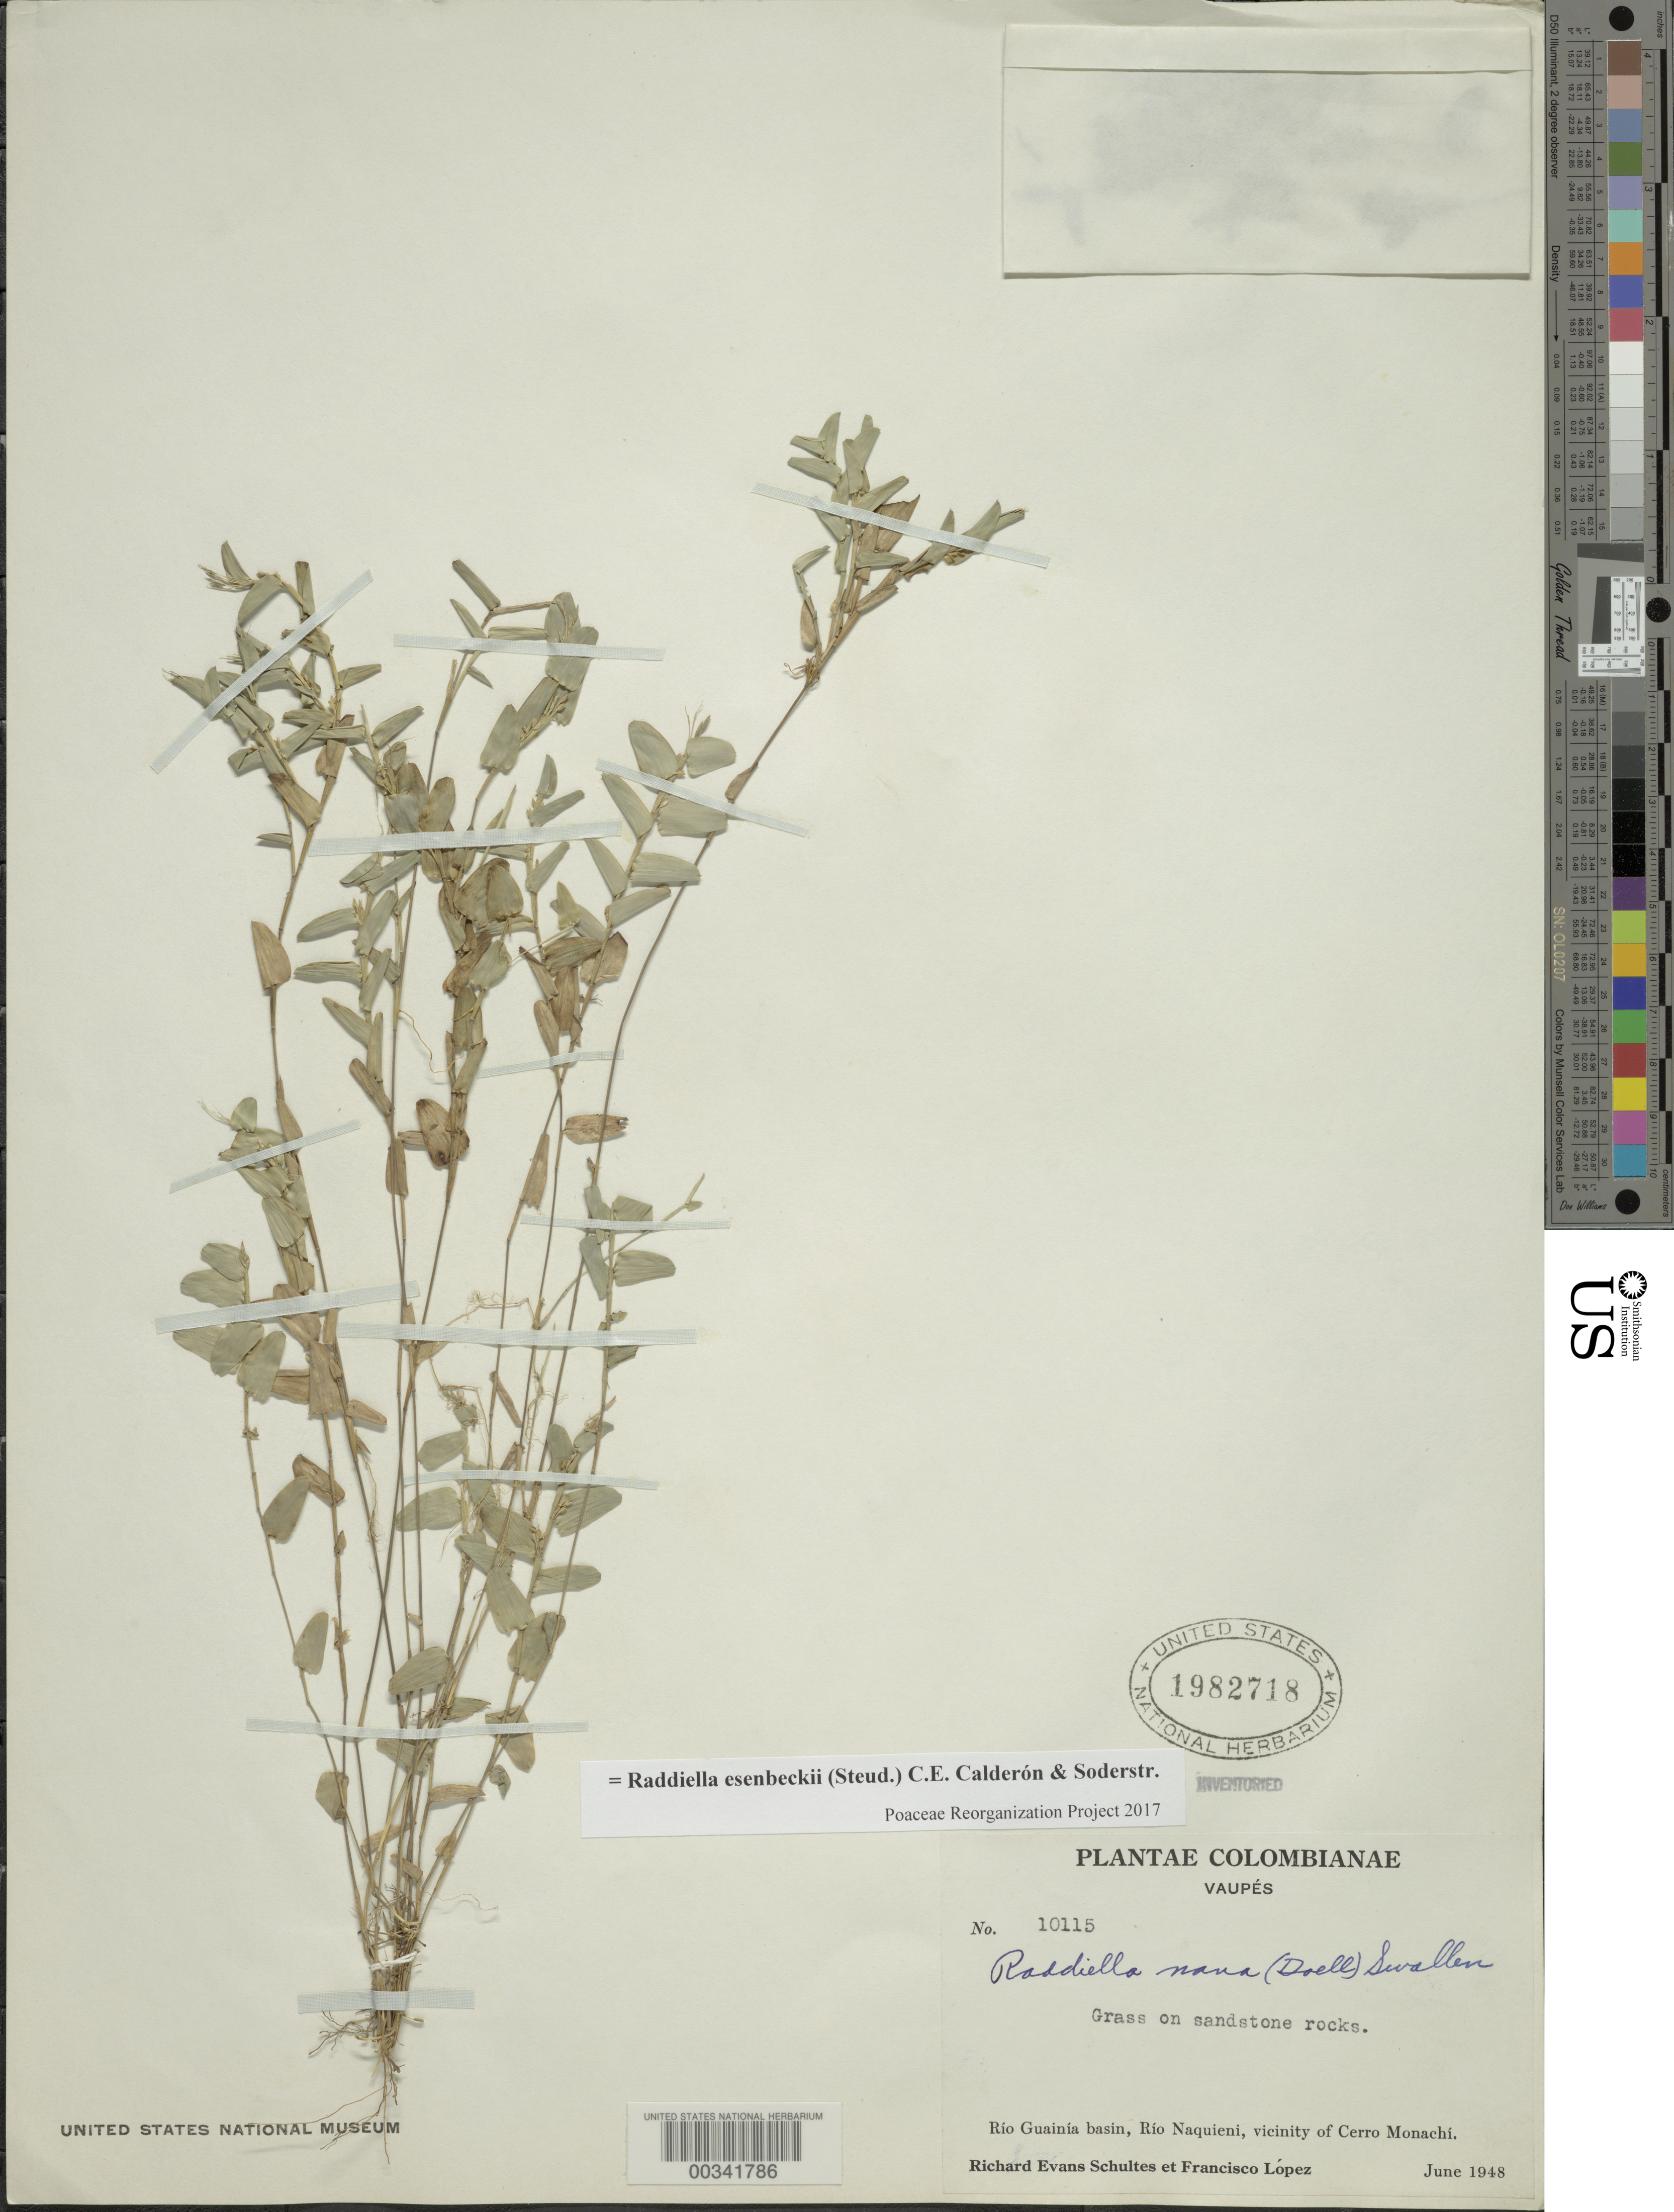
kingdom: Plantae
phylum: Tracheophyta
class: Liliopsida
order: Poales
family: Poaceae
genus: Raddiella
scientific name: Raddiella esenbeckii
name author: (Steud.) C. E. Calderón & Soderstr.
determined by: Poaceae Reorganization Project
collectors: R. E. Schultes & F. Lopéz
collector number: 10115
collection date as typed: Jun 1948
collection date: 1948-06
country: Colombia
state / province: Vaupés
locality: Rio Guainia Basin, Rio Naquieni, vicinity of Cerro Monachi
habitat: Grass on sandstone rocks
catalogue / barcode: US 1982718